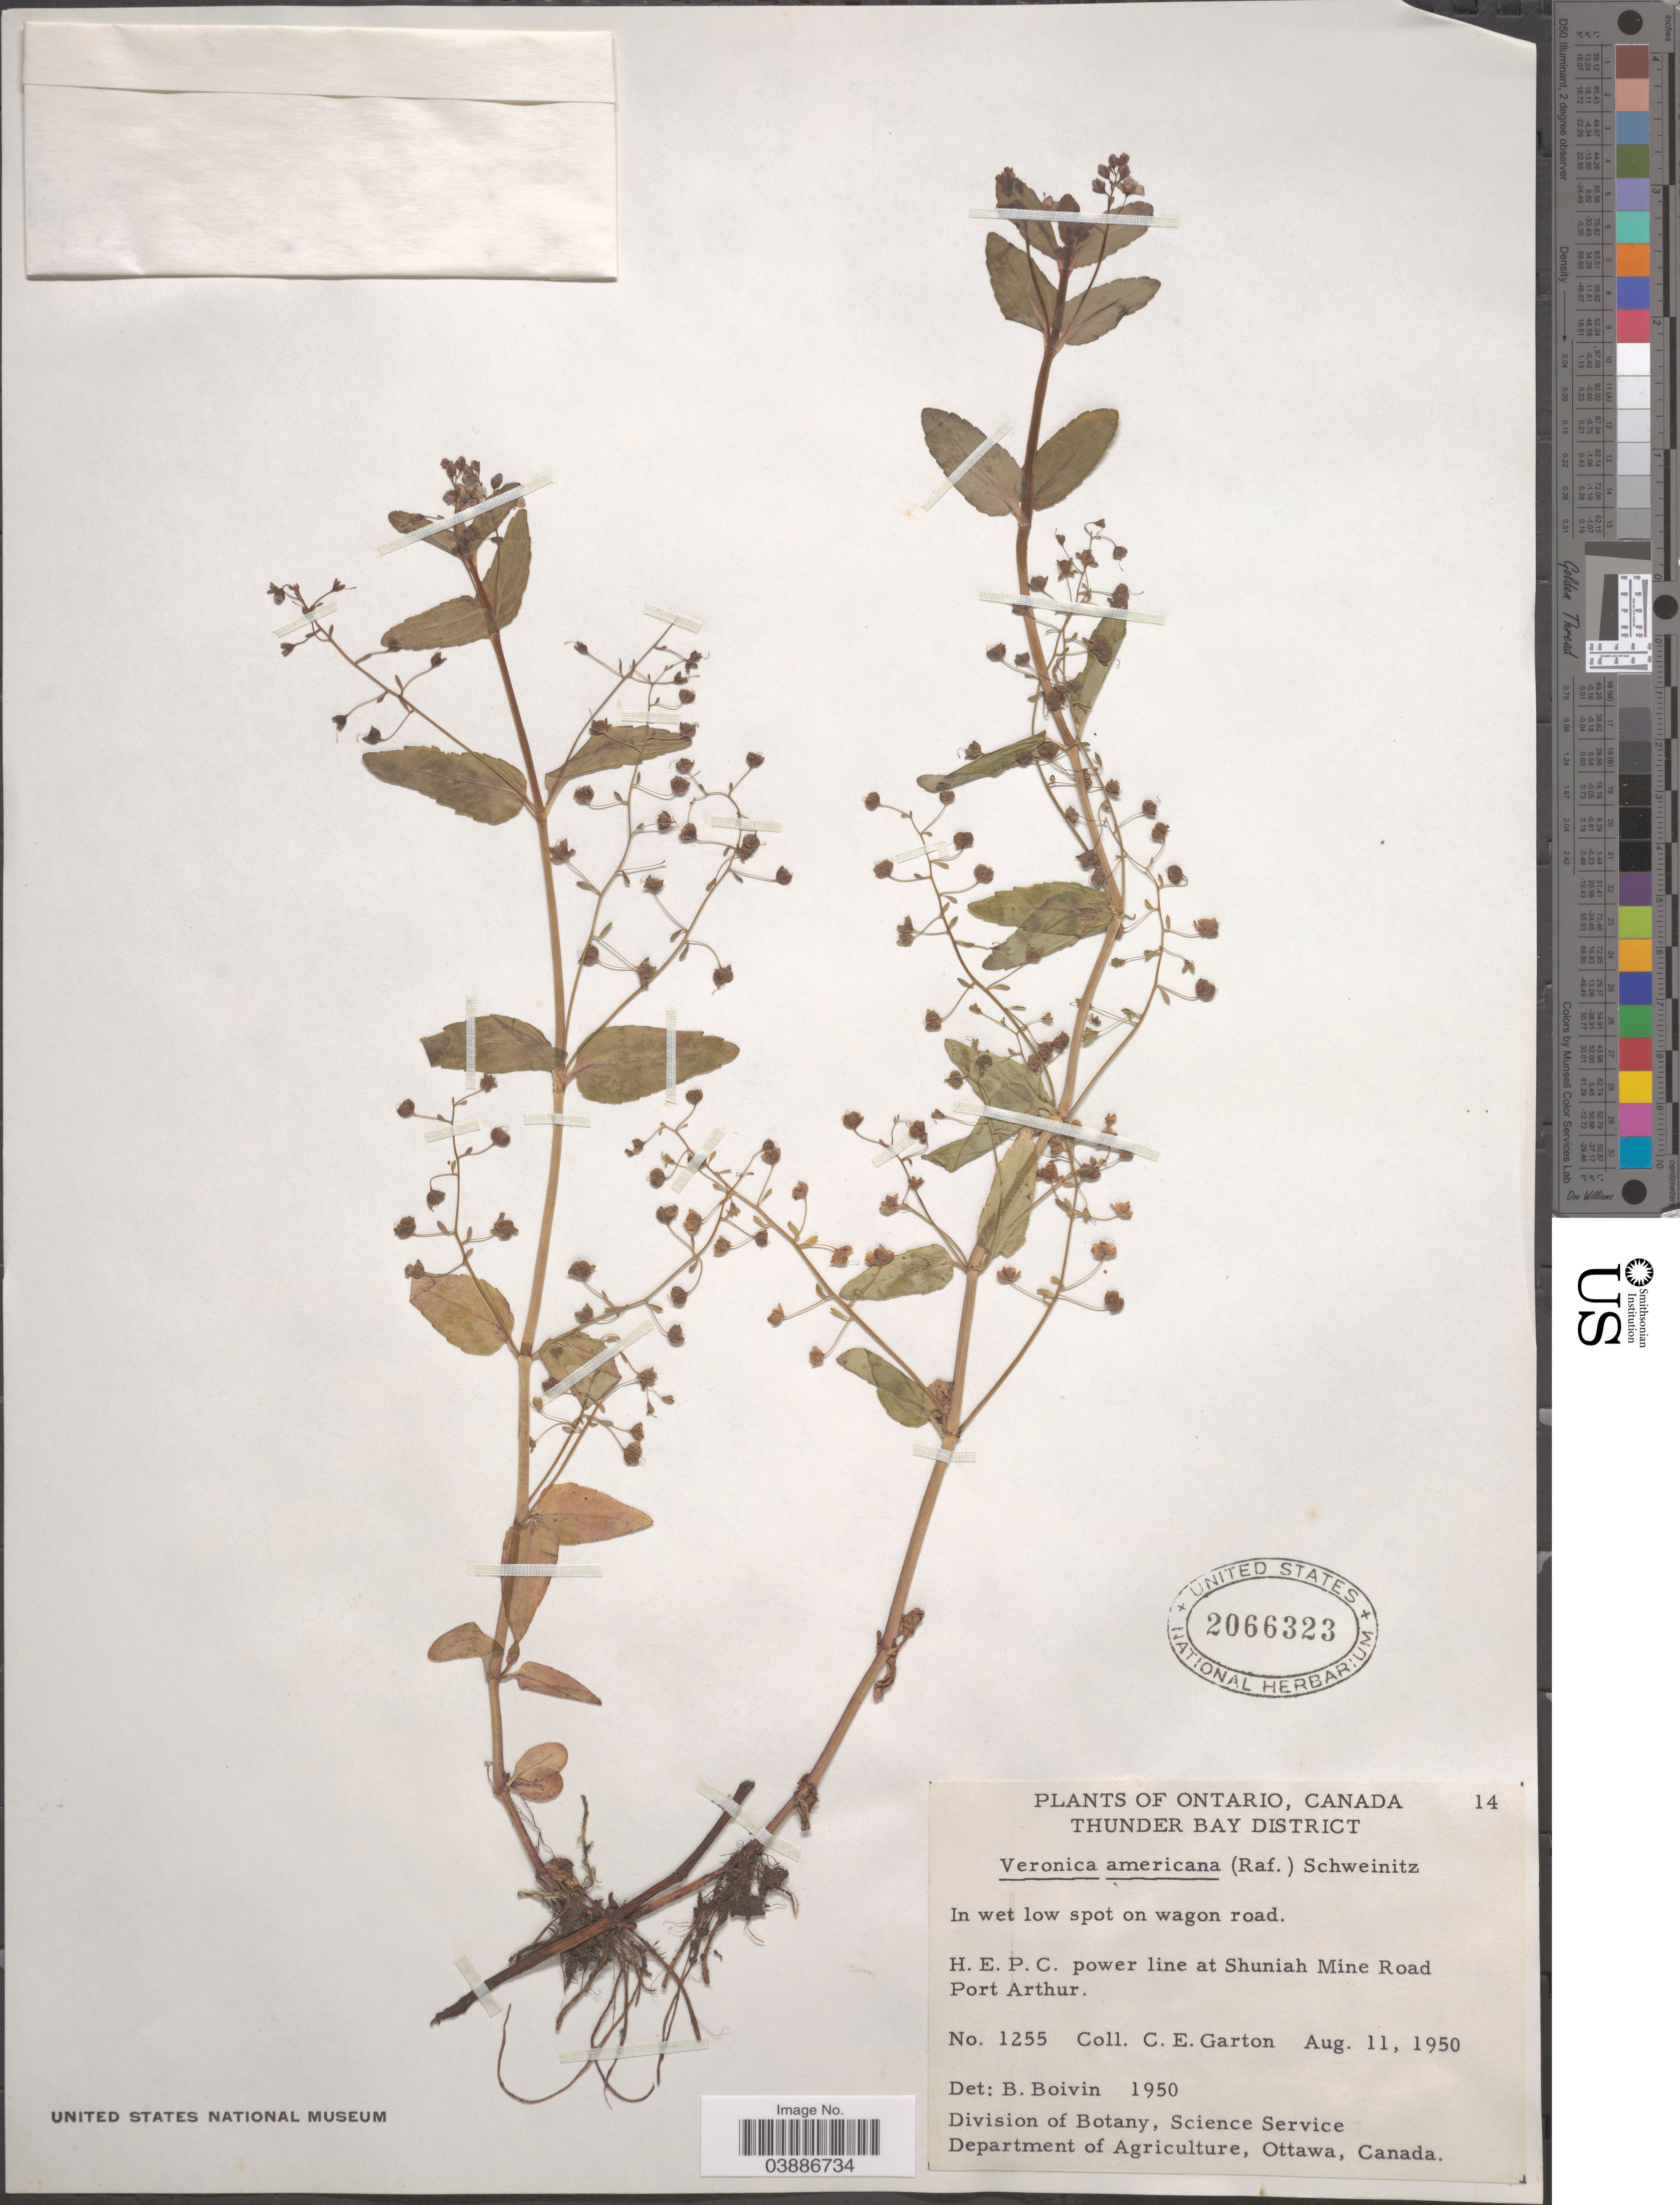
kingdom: Plantae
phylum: Tracheophyta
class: Magnoliopsida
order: Lamiales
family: Plantaginaceae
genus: Veronica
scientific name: Veronica americana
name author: Schwein. ex Benth.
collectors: C. E. Garton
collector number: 1255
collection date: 1950-08-11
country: Canada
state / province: Ontario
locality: Thunder Bay District. H. E. P. C. power line at Shuniah Mine Road Port Arthur.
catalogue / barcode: US 2066323